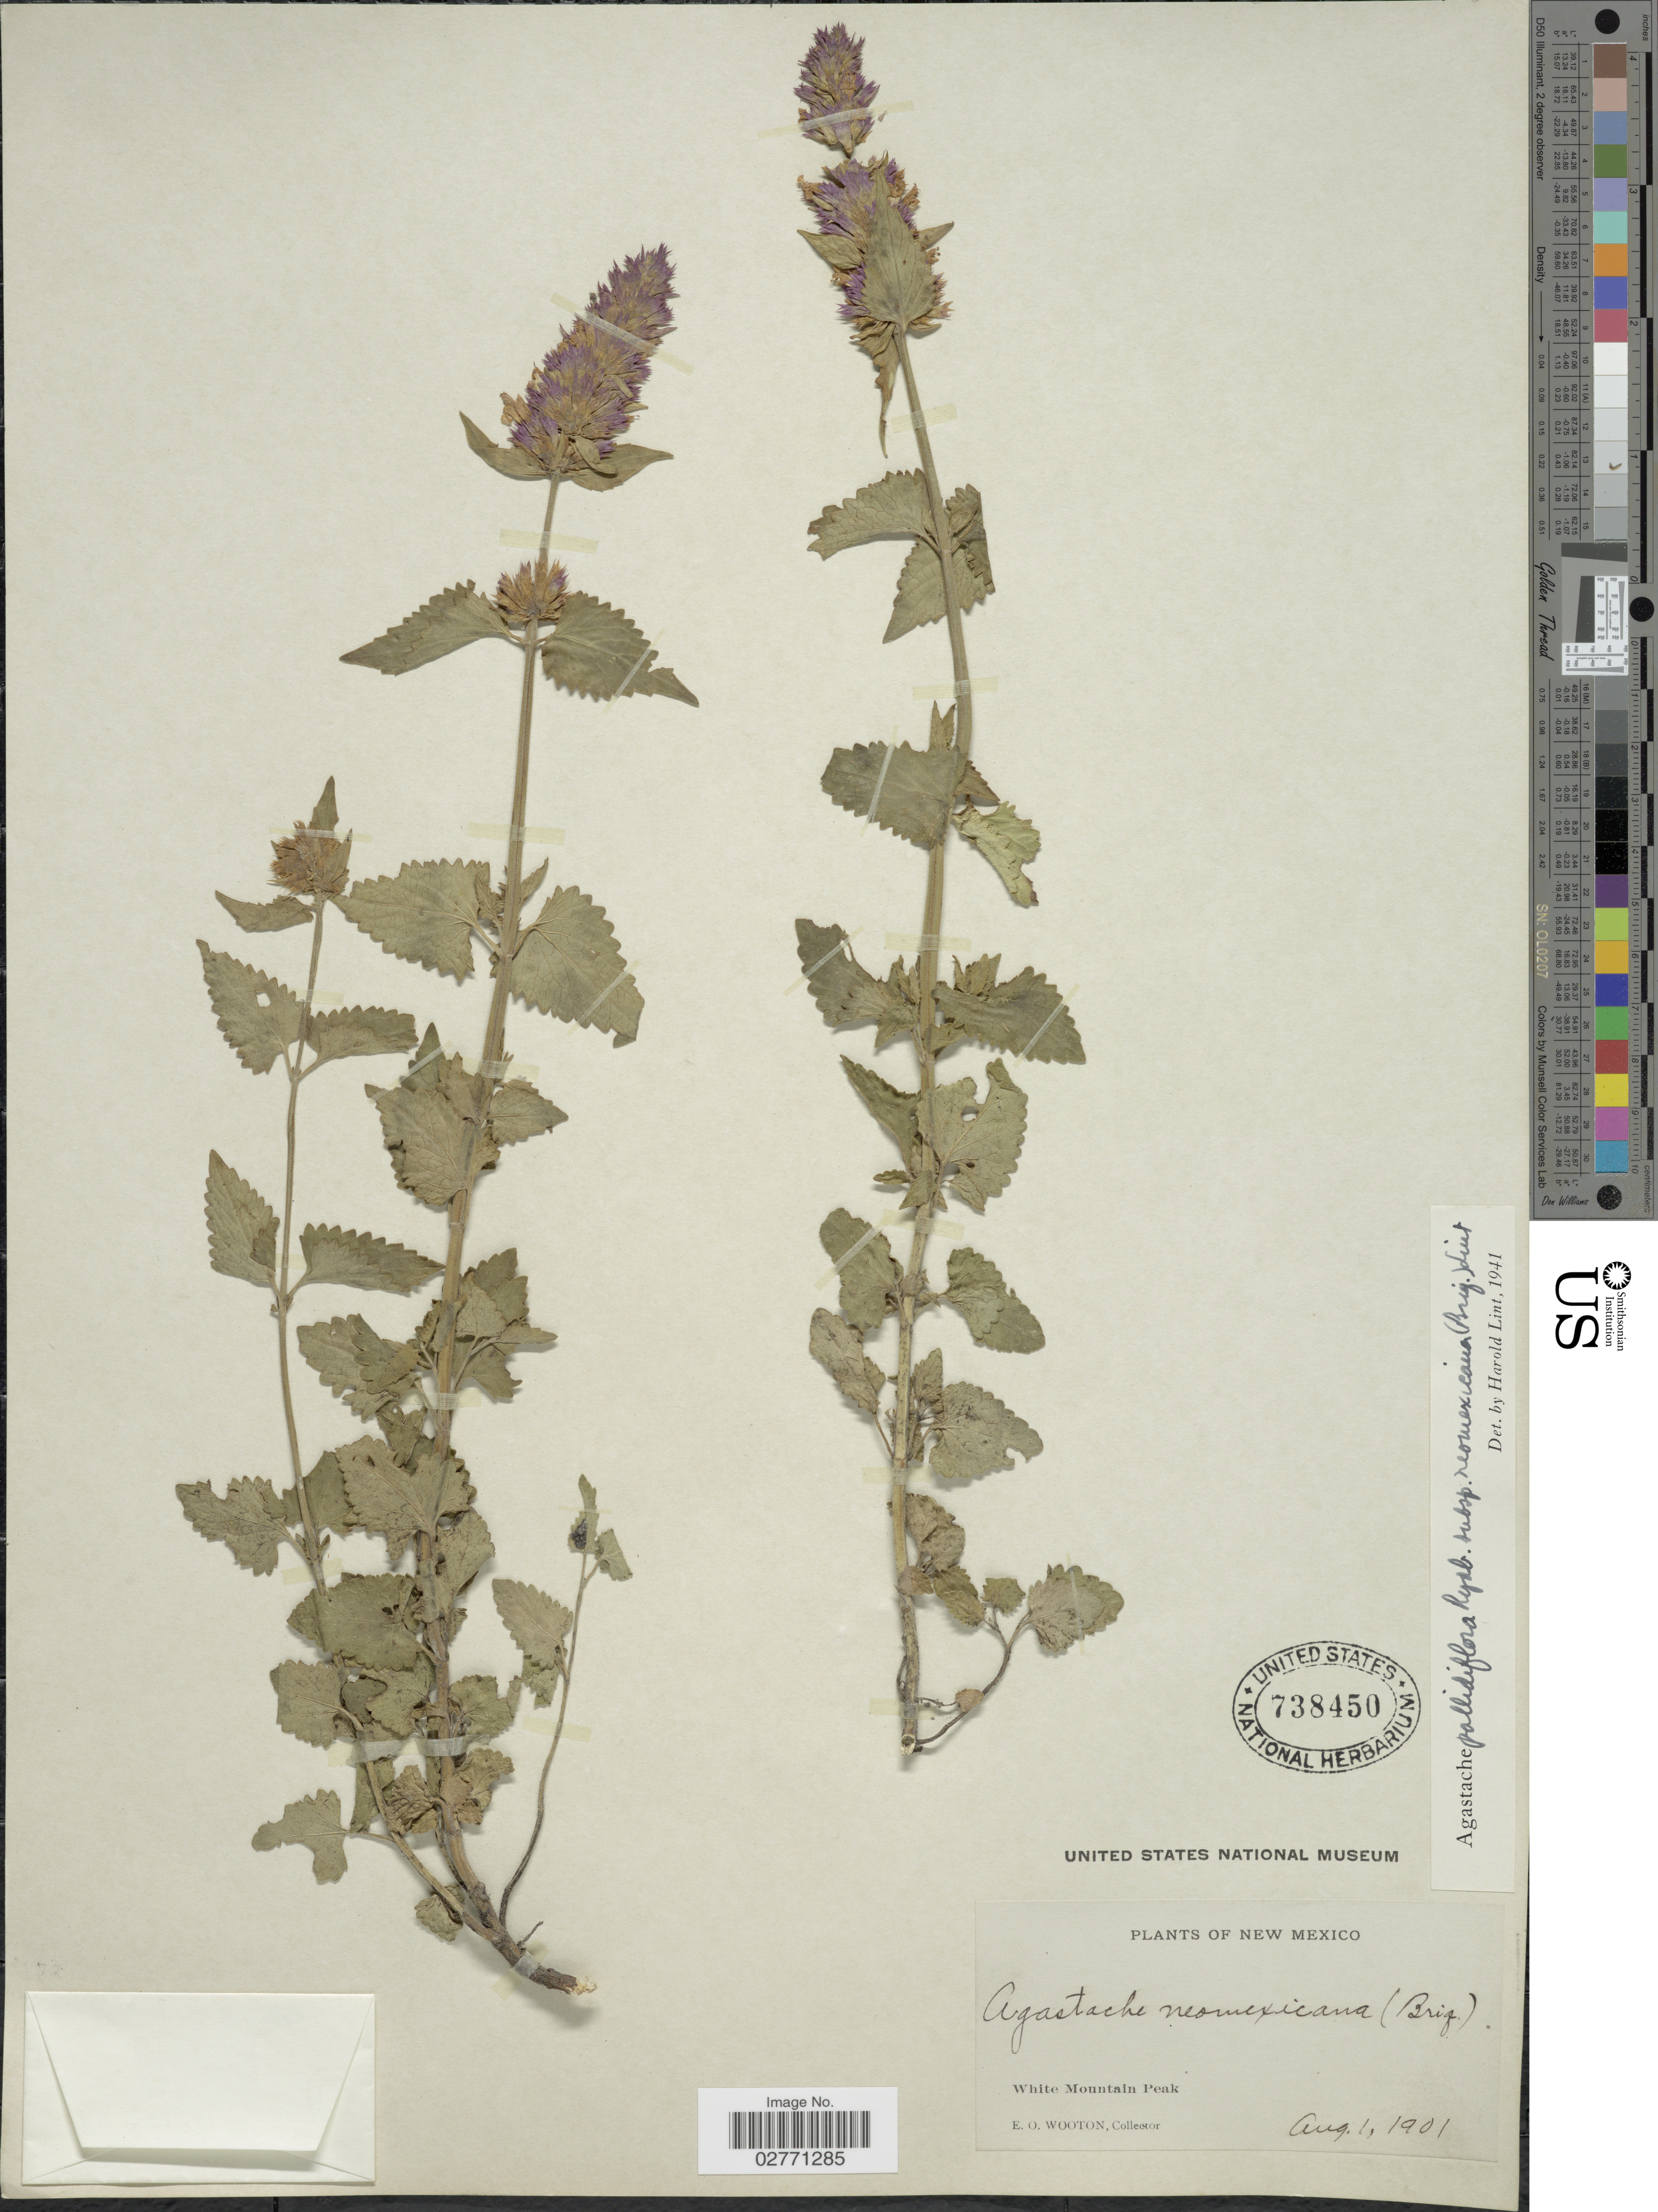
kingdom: Plantae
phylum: Tracheophyta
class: Magnoliopsida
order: Lamiales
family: Lamiaceae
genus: Agastache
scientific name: Agastache pallidiflora subsp. neomexicana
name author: (Briq.) Lint & Epling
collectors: E. O. Wooton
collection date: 1901-08-01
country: United States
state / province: New Mexico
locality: White Mountain Peak.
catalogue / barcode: US 738450